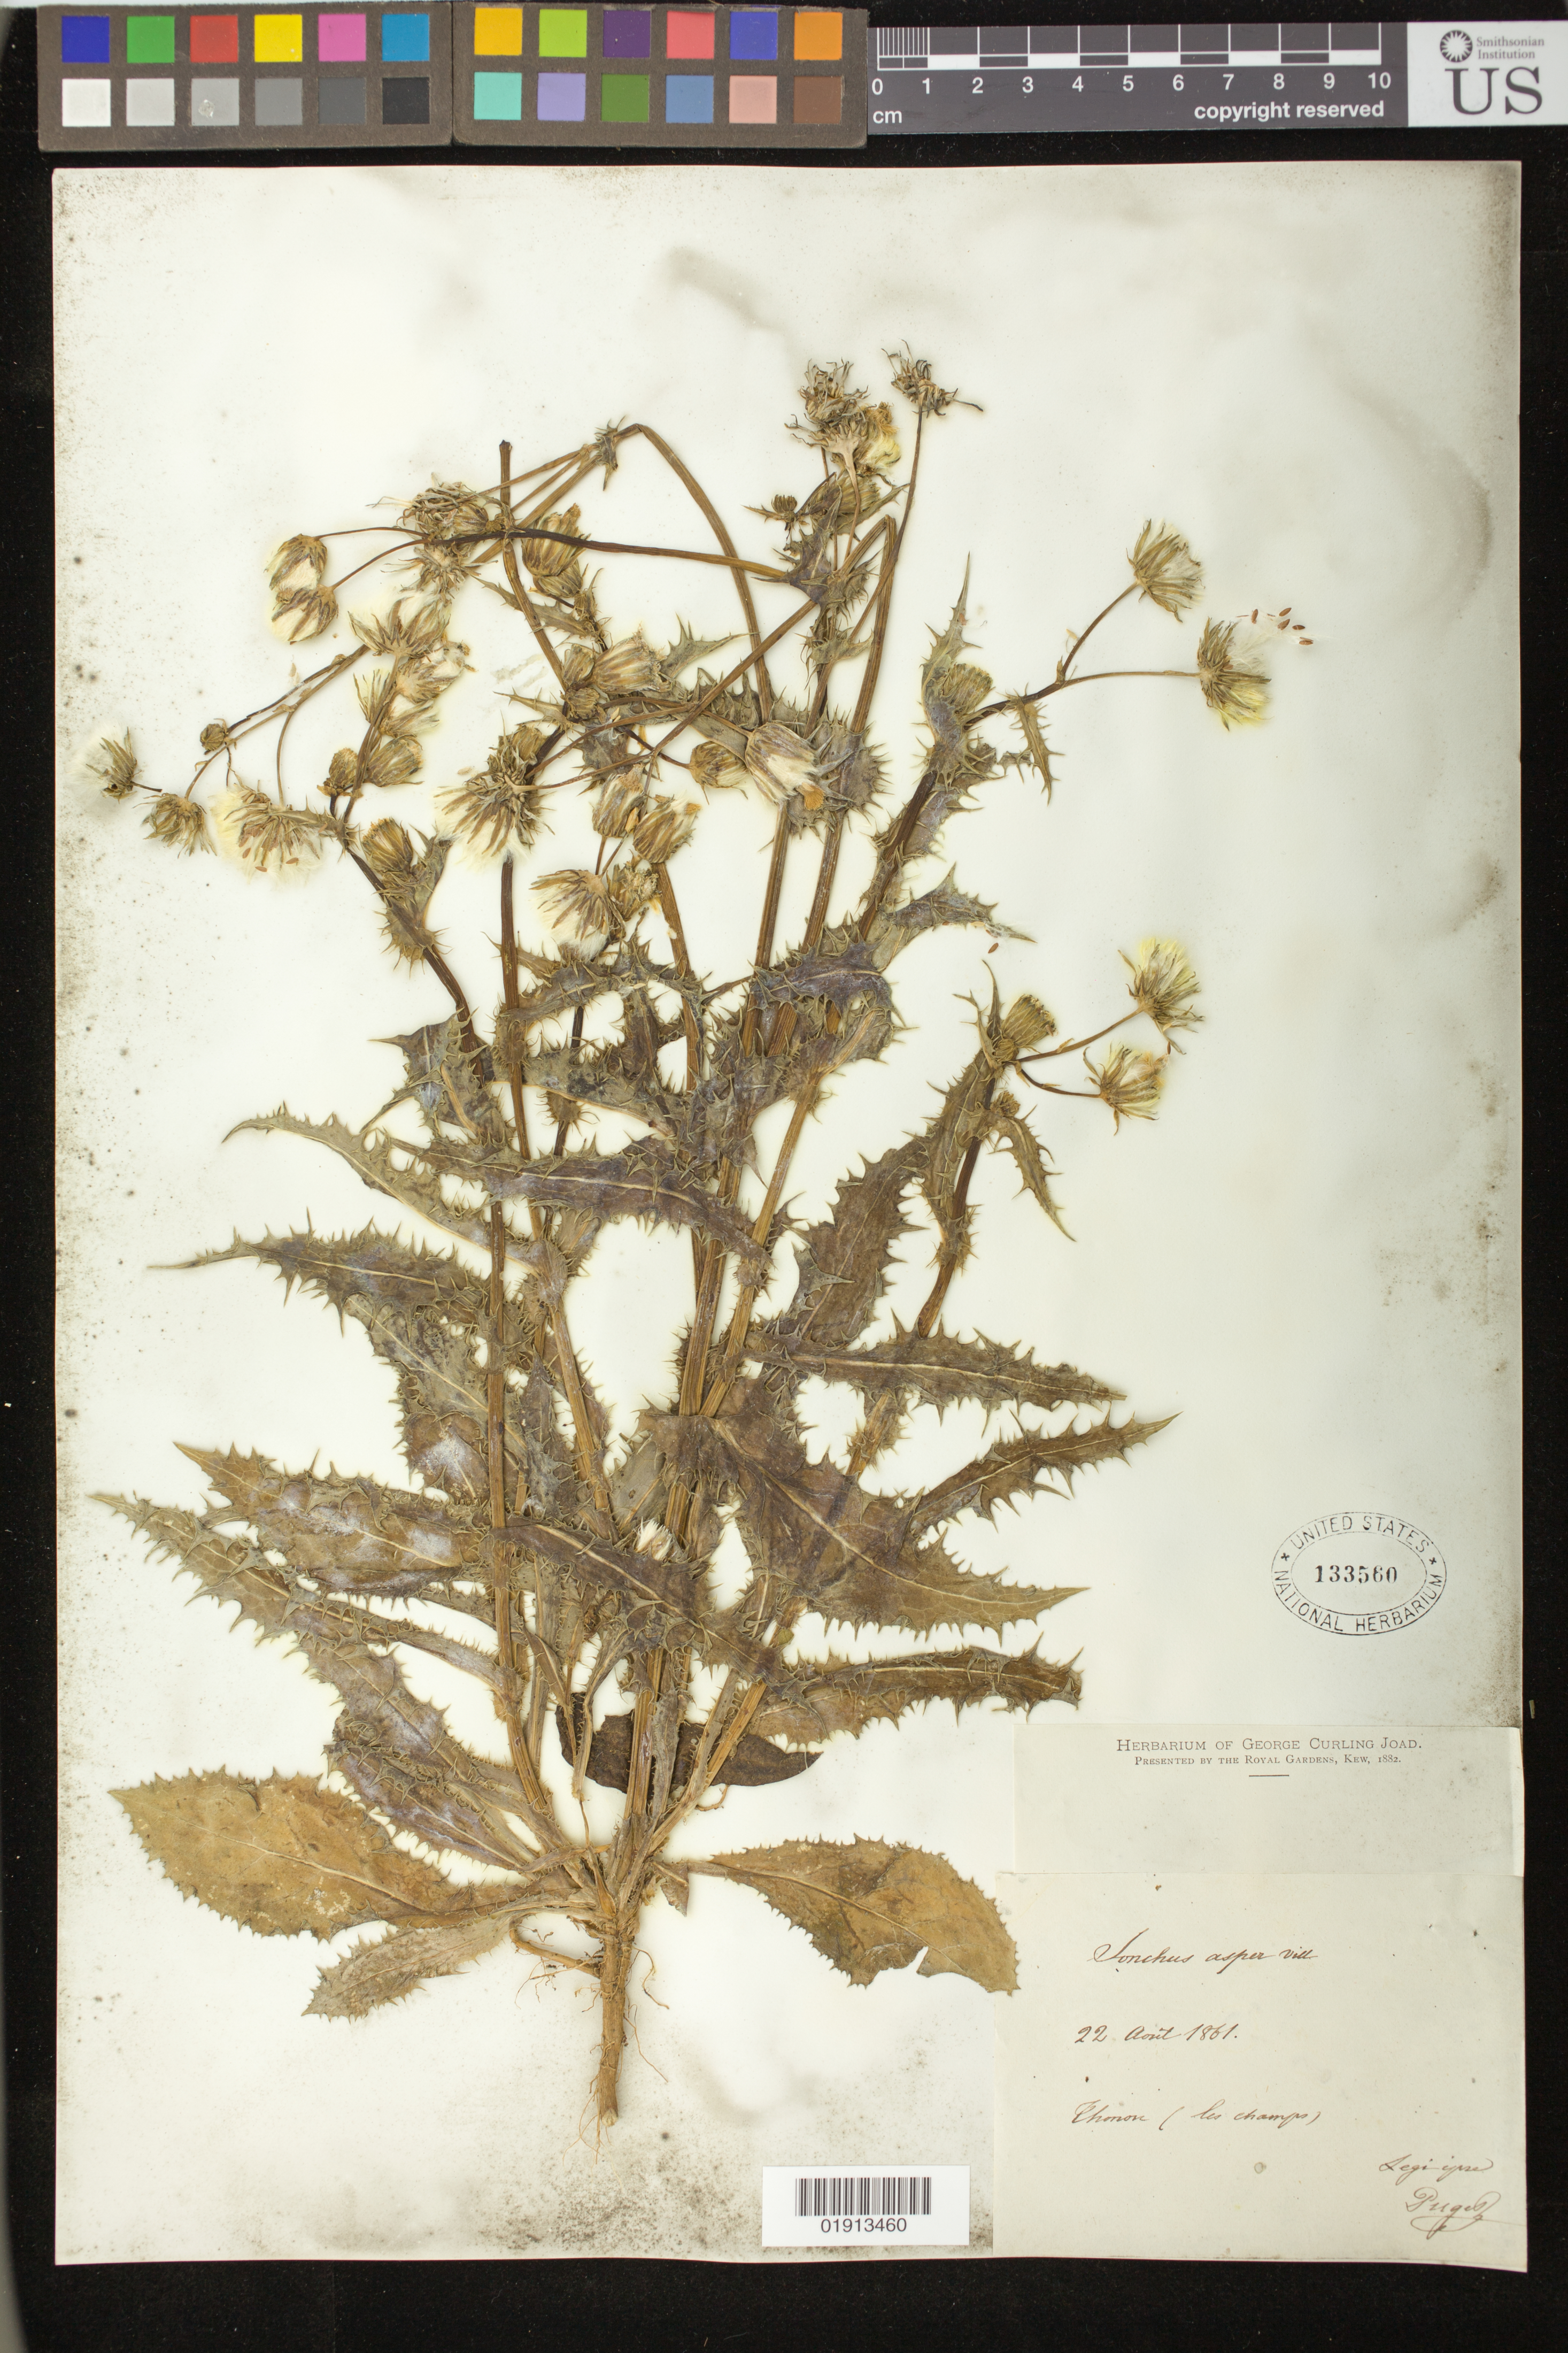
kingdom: Plantae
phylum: Tracheophyta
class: Magnoliopsida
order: Asterales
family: Asteraceae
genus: Sonchus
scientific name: Sonchus asper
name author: (L.) Hill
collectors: -. Puget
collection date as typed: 22 Aout 1861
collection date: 1861-08-22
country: France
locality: Thonon (les champs)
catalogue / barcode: US 133560